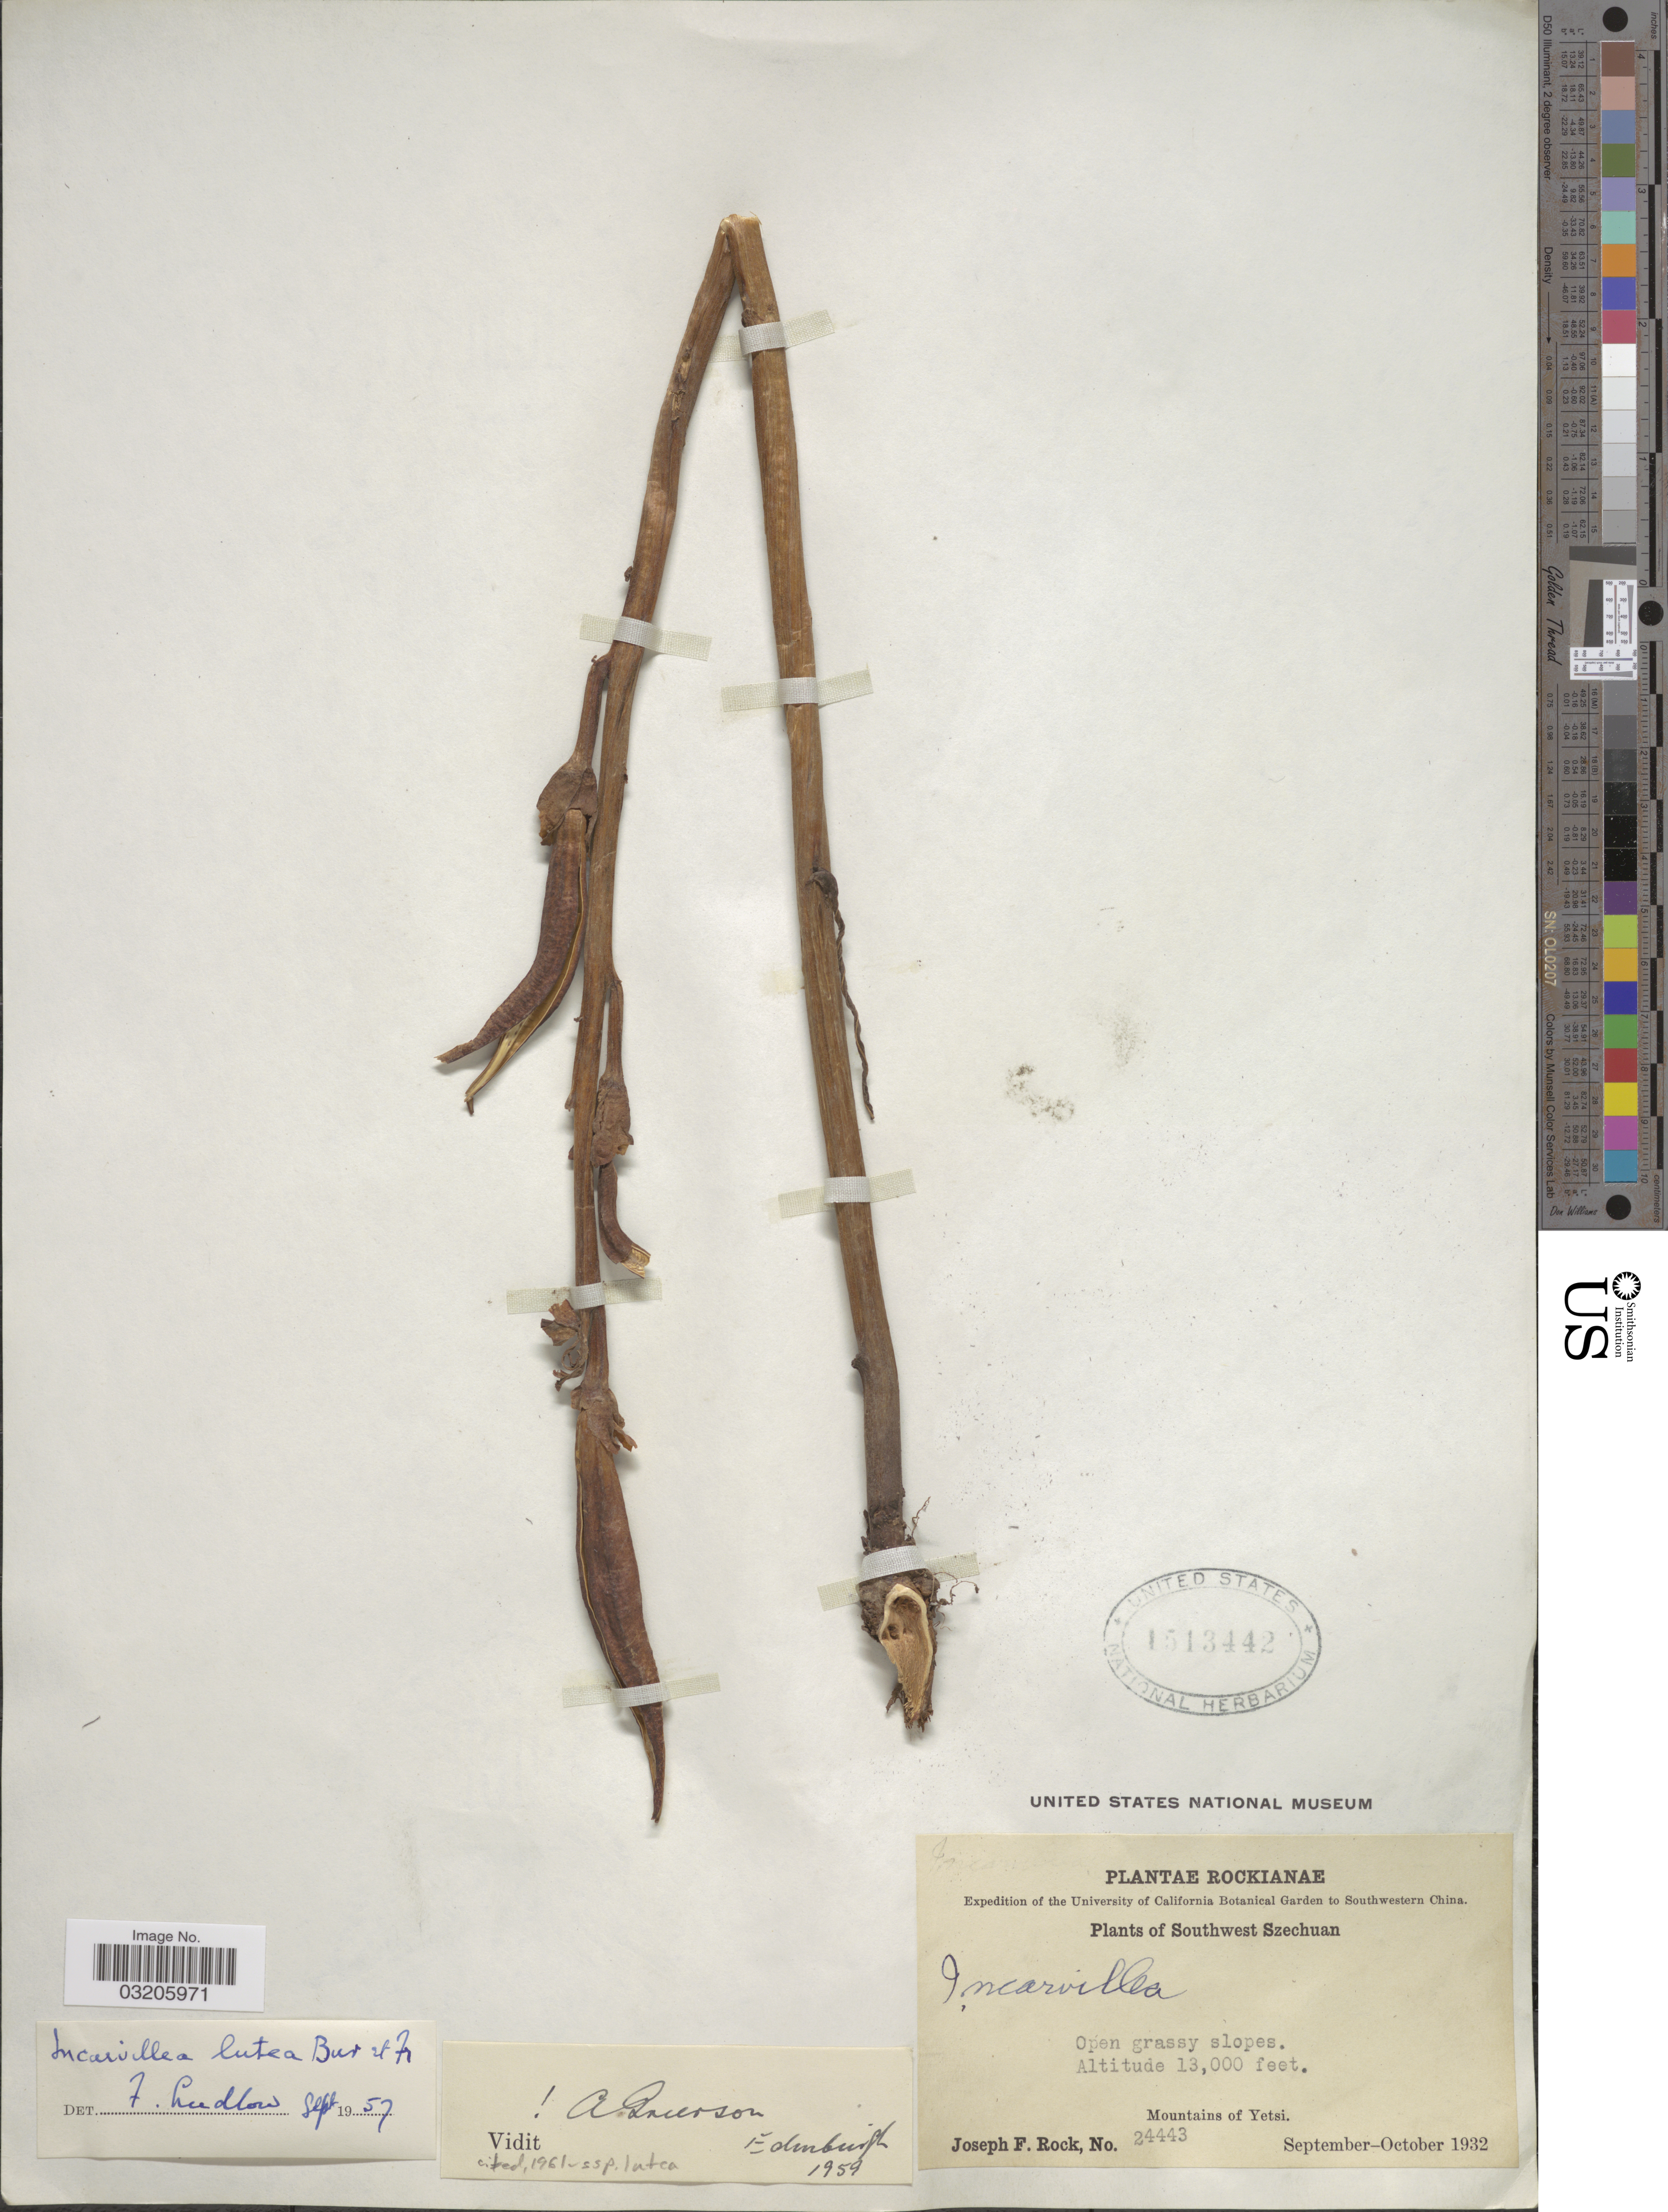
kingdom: Plantae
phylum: Tracheophyta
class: Magnoliopsida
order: Lamiales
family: Bignoniaceae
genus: Incarvillea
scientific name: Incarvillea lutea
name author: Bureau & Franch.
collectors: J. F. Rock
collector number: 24443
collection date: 1932-09/1932-10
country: China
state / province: Sichuan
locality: Southwestern China. Southwest Szechuan. Open grassy slopes. Mountains of Yetsi.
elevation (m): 3962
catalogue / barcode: US 1513442